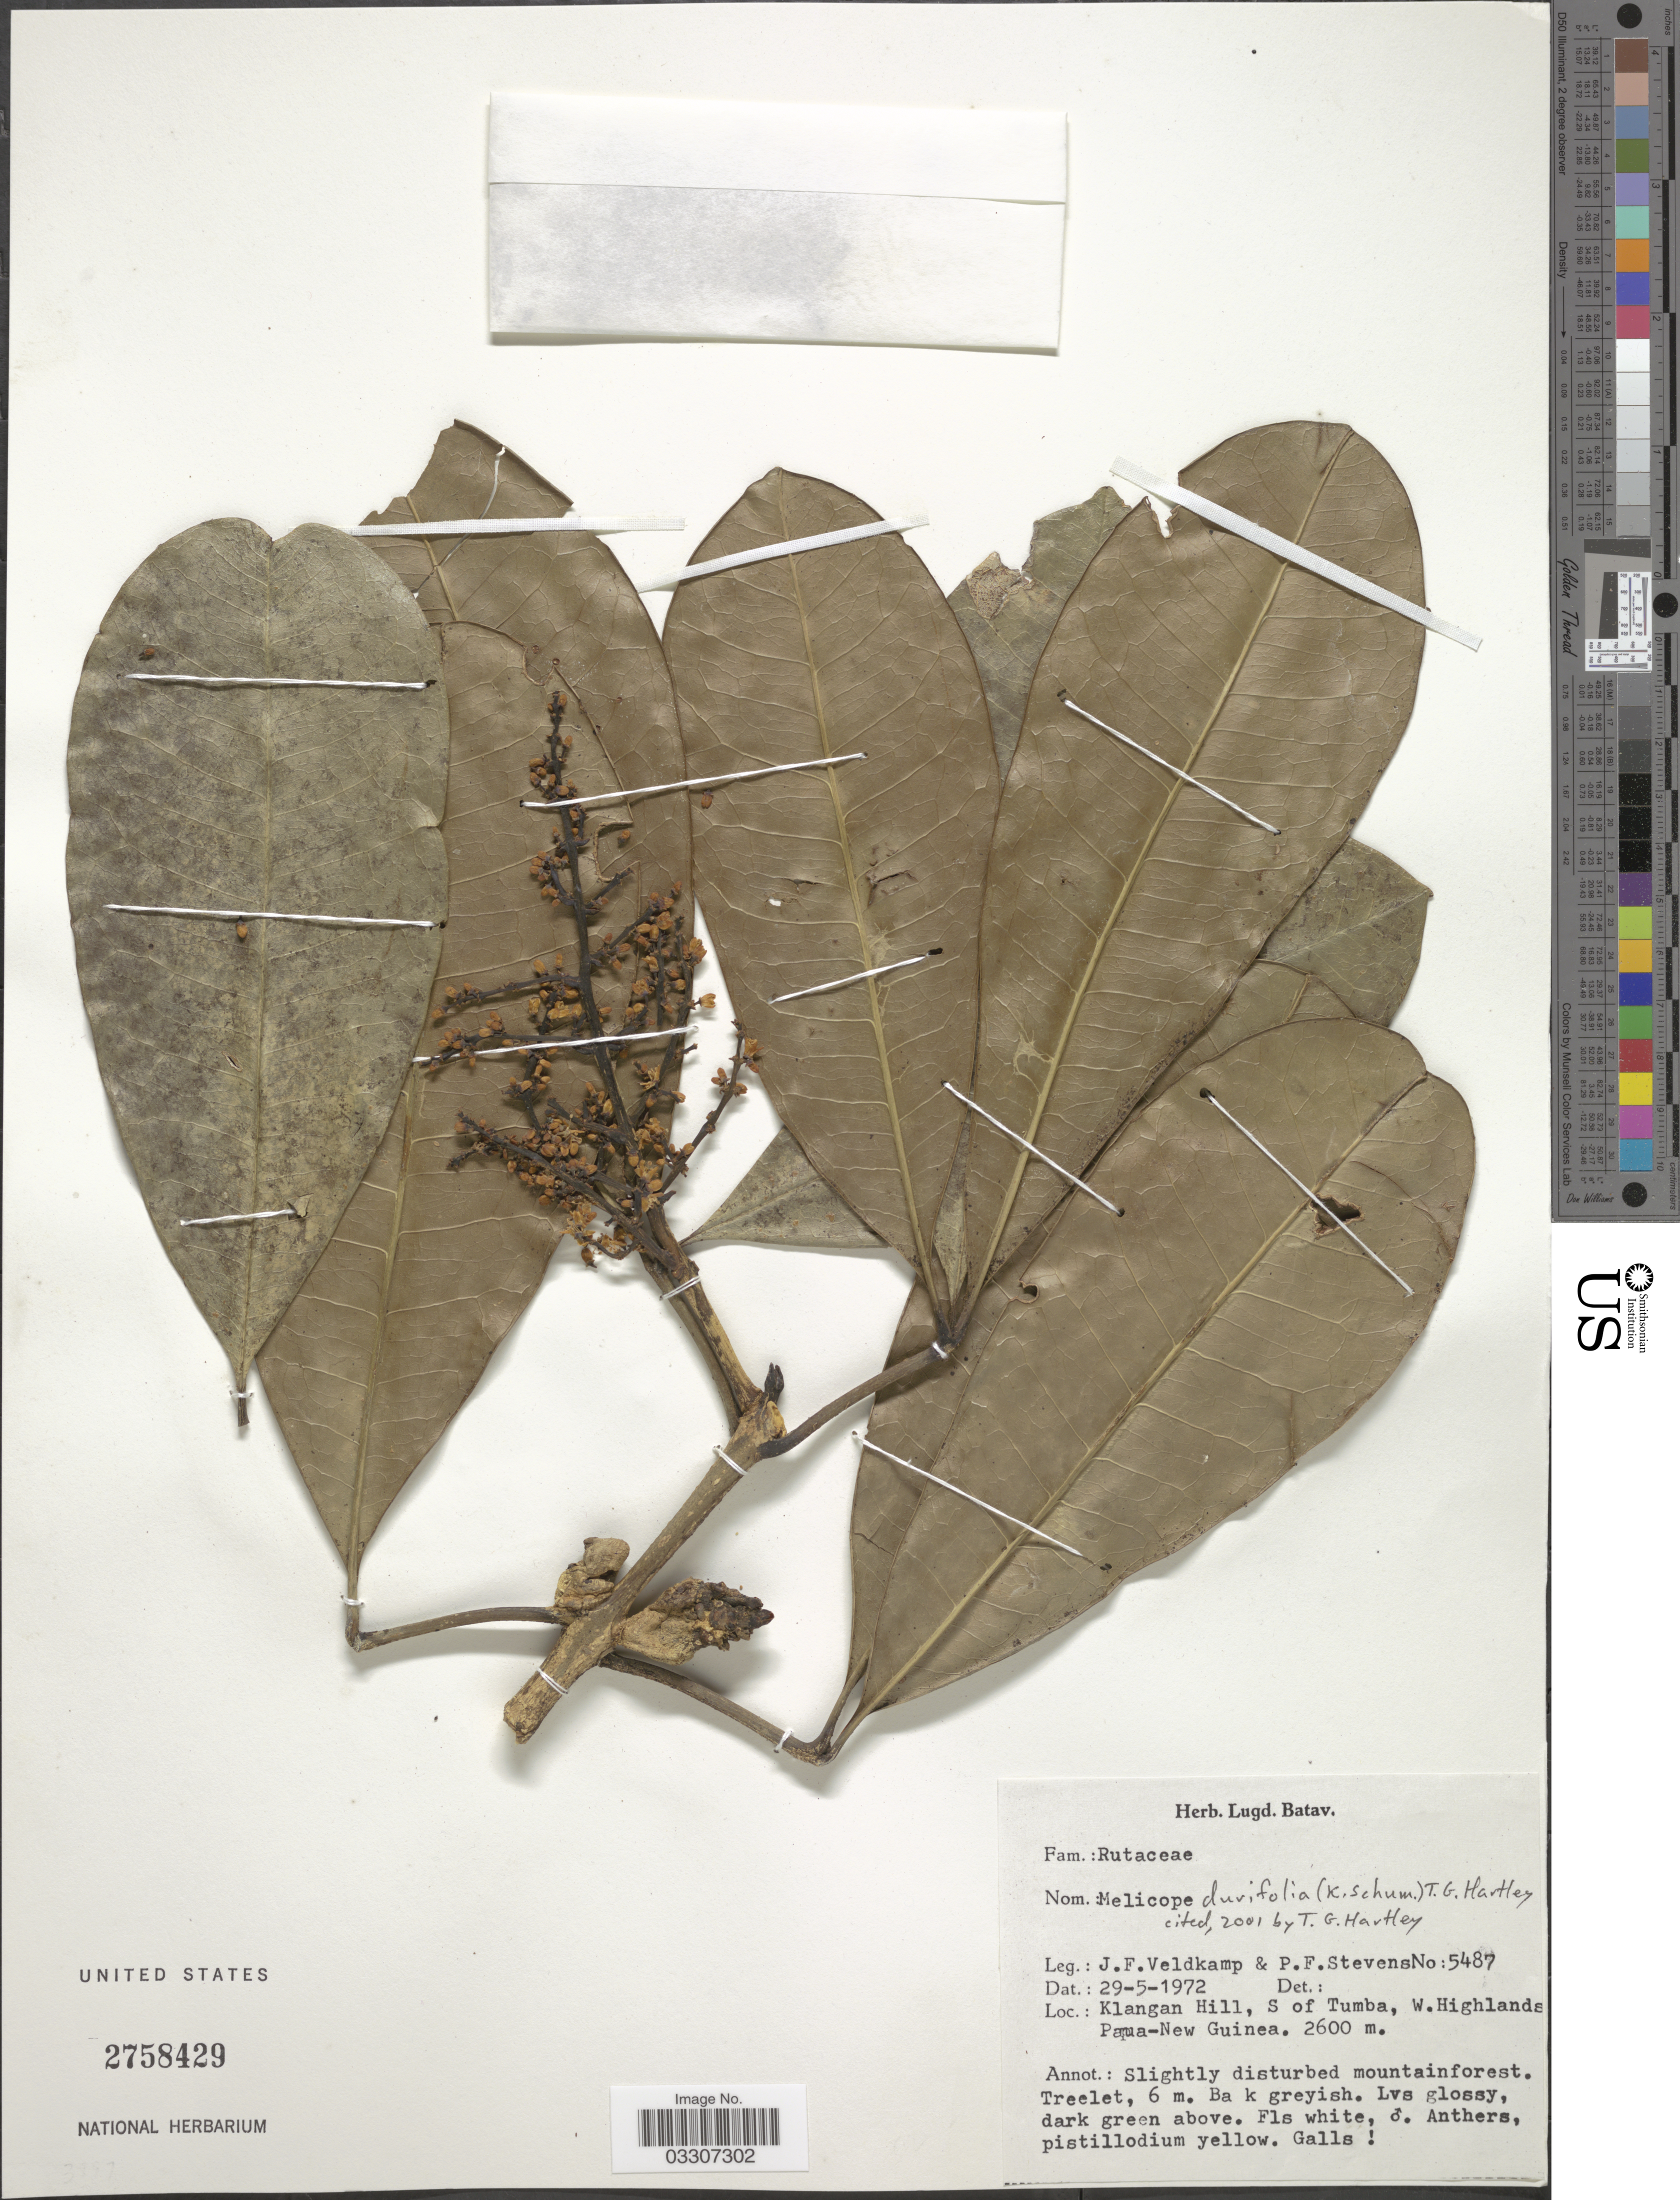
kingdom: Plantae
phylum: Tracheophyta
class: Magnoliopsida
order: Sapindales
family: Rutaceae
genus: Melicope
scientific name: Melicope durifolia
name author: (K. Schum.) T.G. Hartley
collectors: J. F. Veldkamp & P. F. Stevens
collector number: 5487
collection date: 1972-05-29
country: Papua New Guinea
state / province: Western Highlands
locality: Klangan Hill, S of Tumba, W. Highlands.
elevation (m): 2600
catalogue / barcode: US 2758429